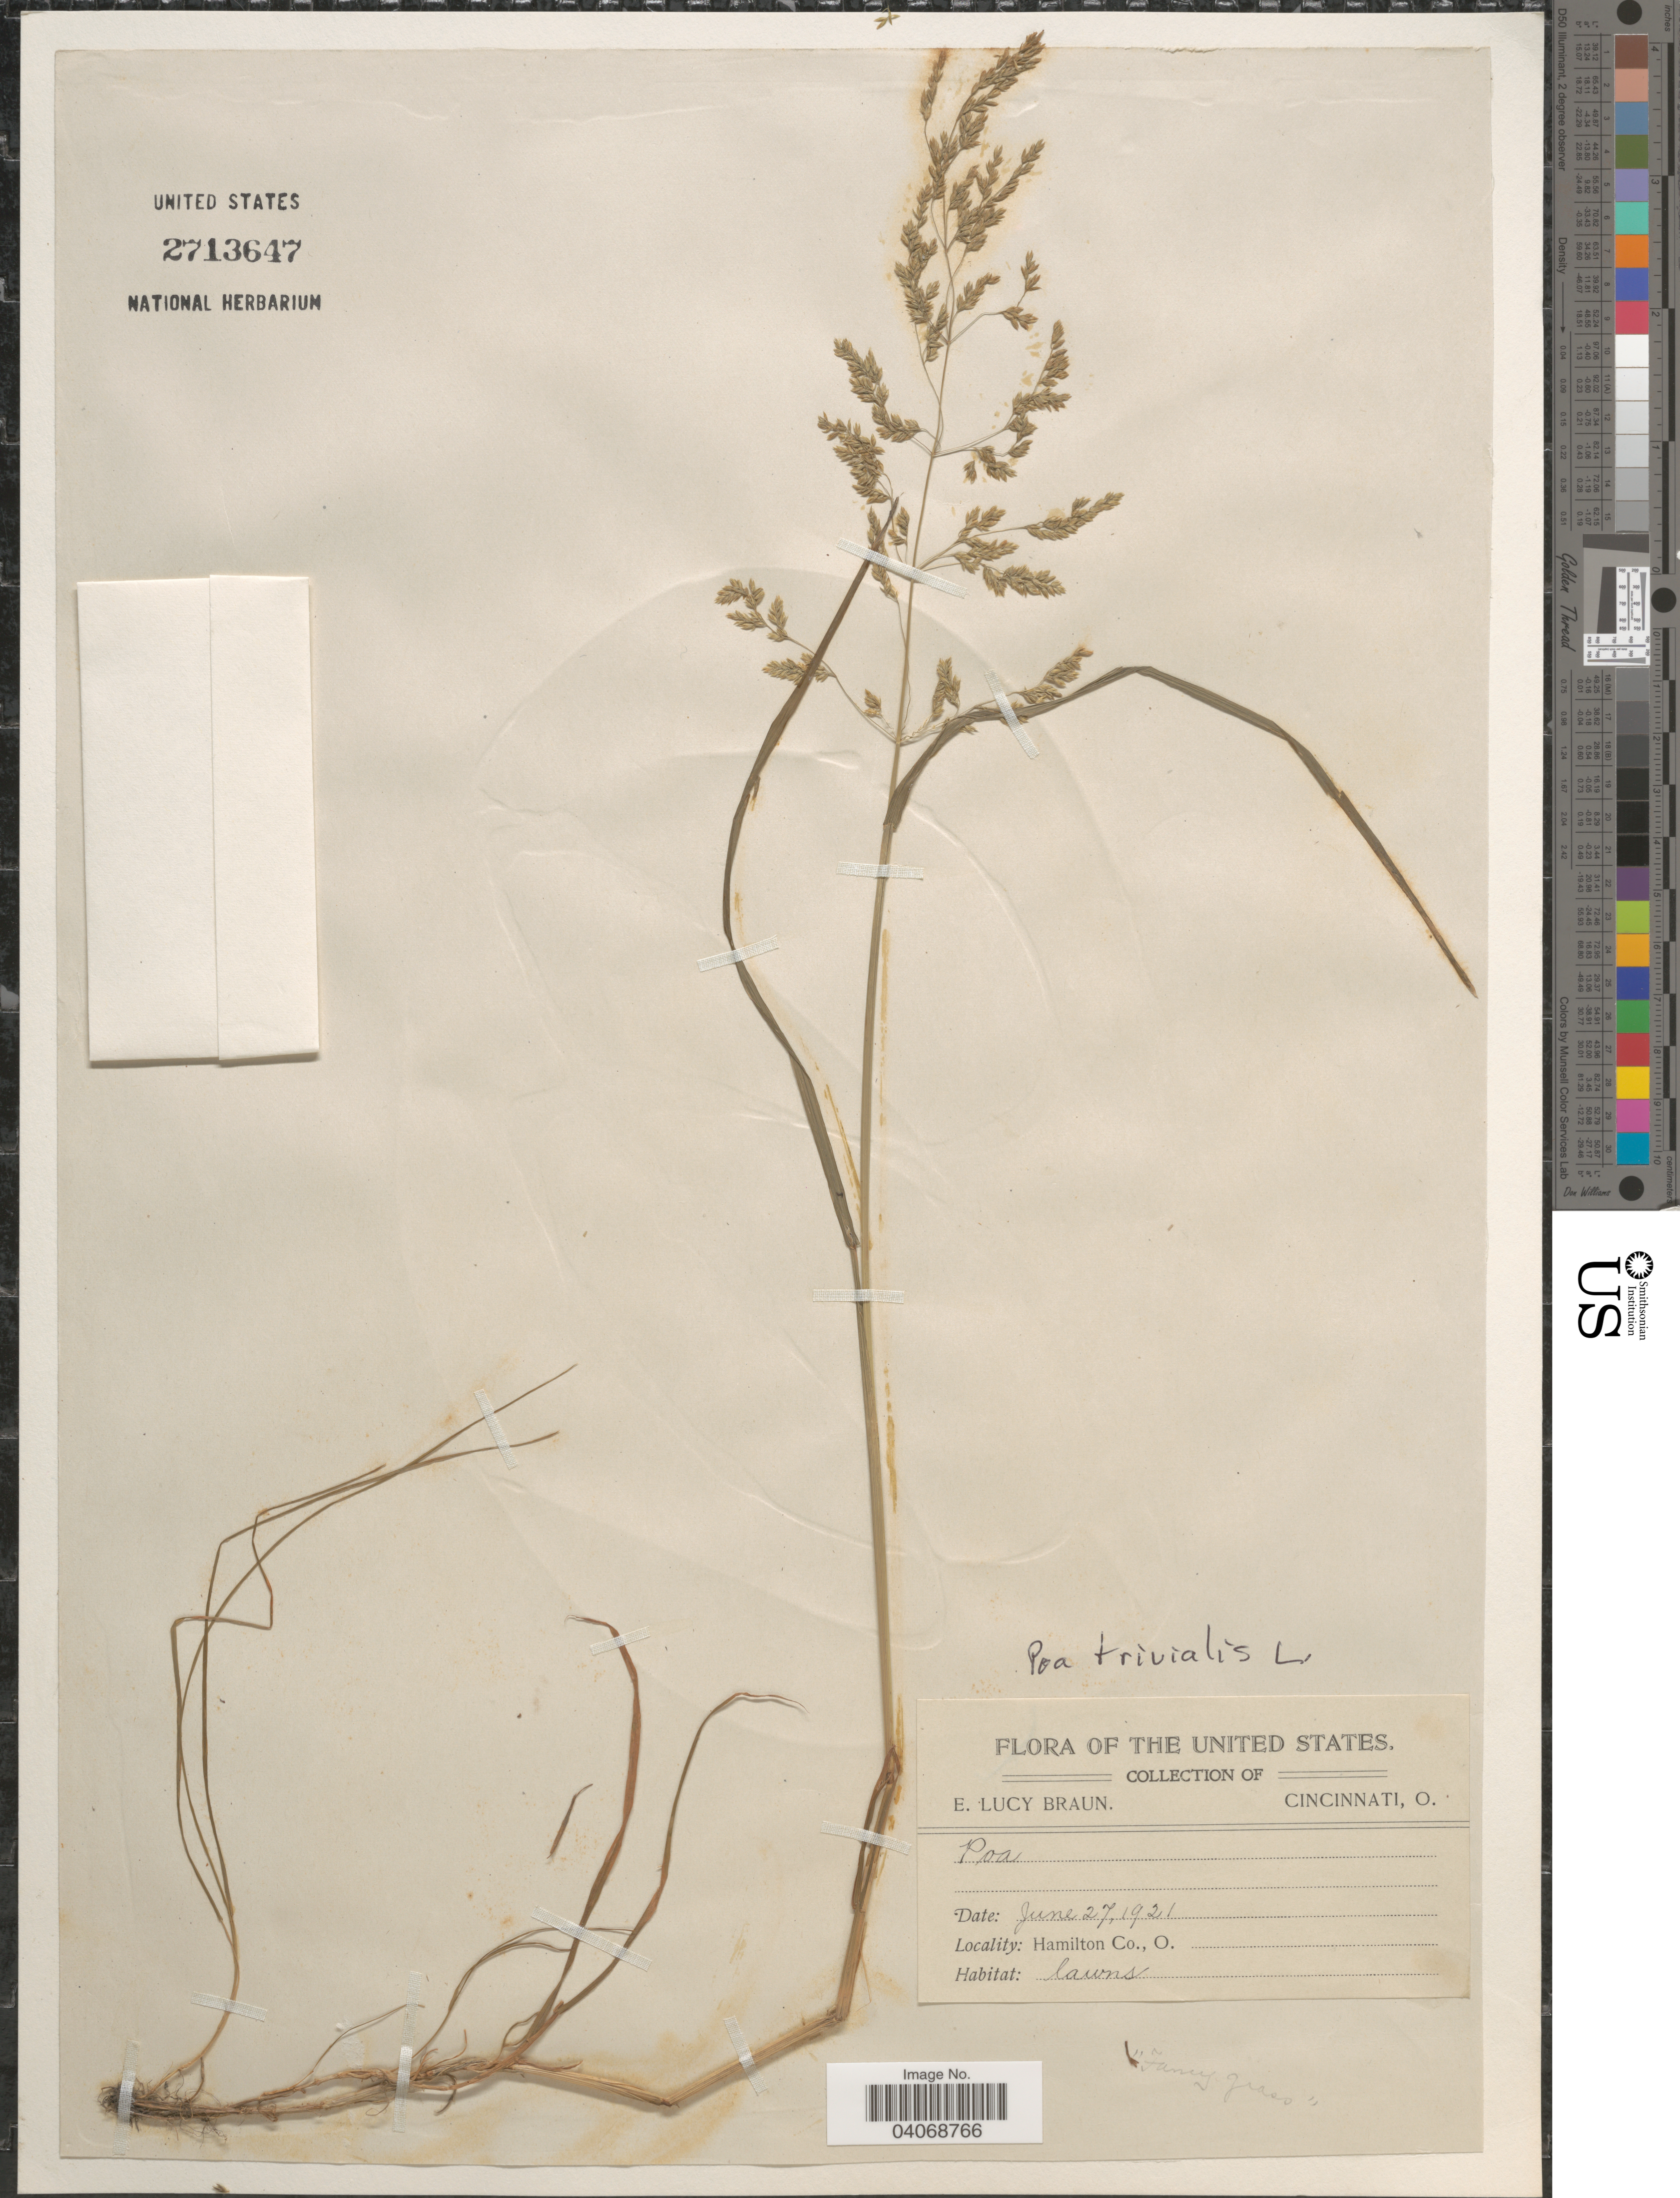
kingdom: Plantae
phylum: Tracheophyta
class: Liliopsida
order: Poales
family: Poaceae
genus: Poa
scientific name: Poa trivialis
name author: L.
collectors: E. L. Braun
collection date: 1921-06-27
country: United States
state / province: Ohio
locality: Hamilton Co.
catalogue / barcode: US 2713647